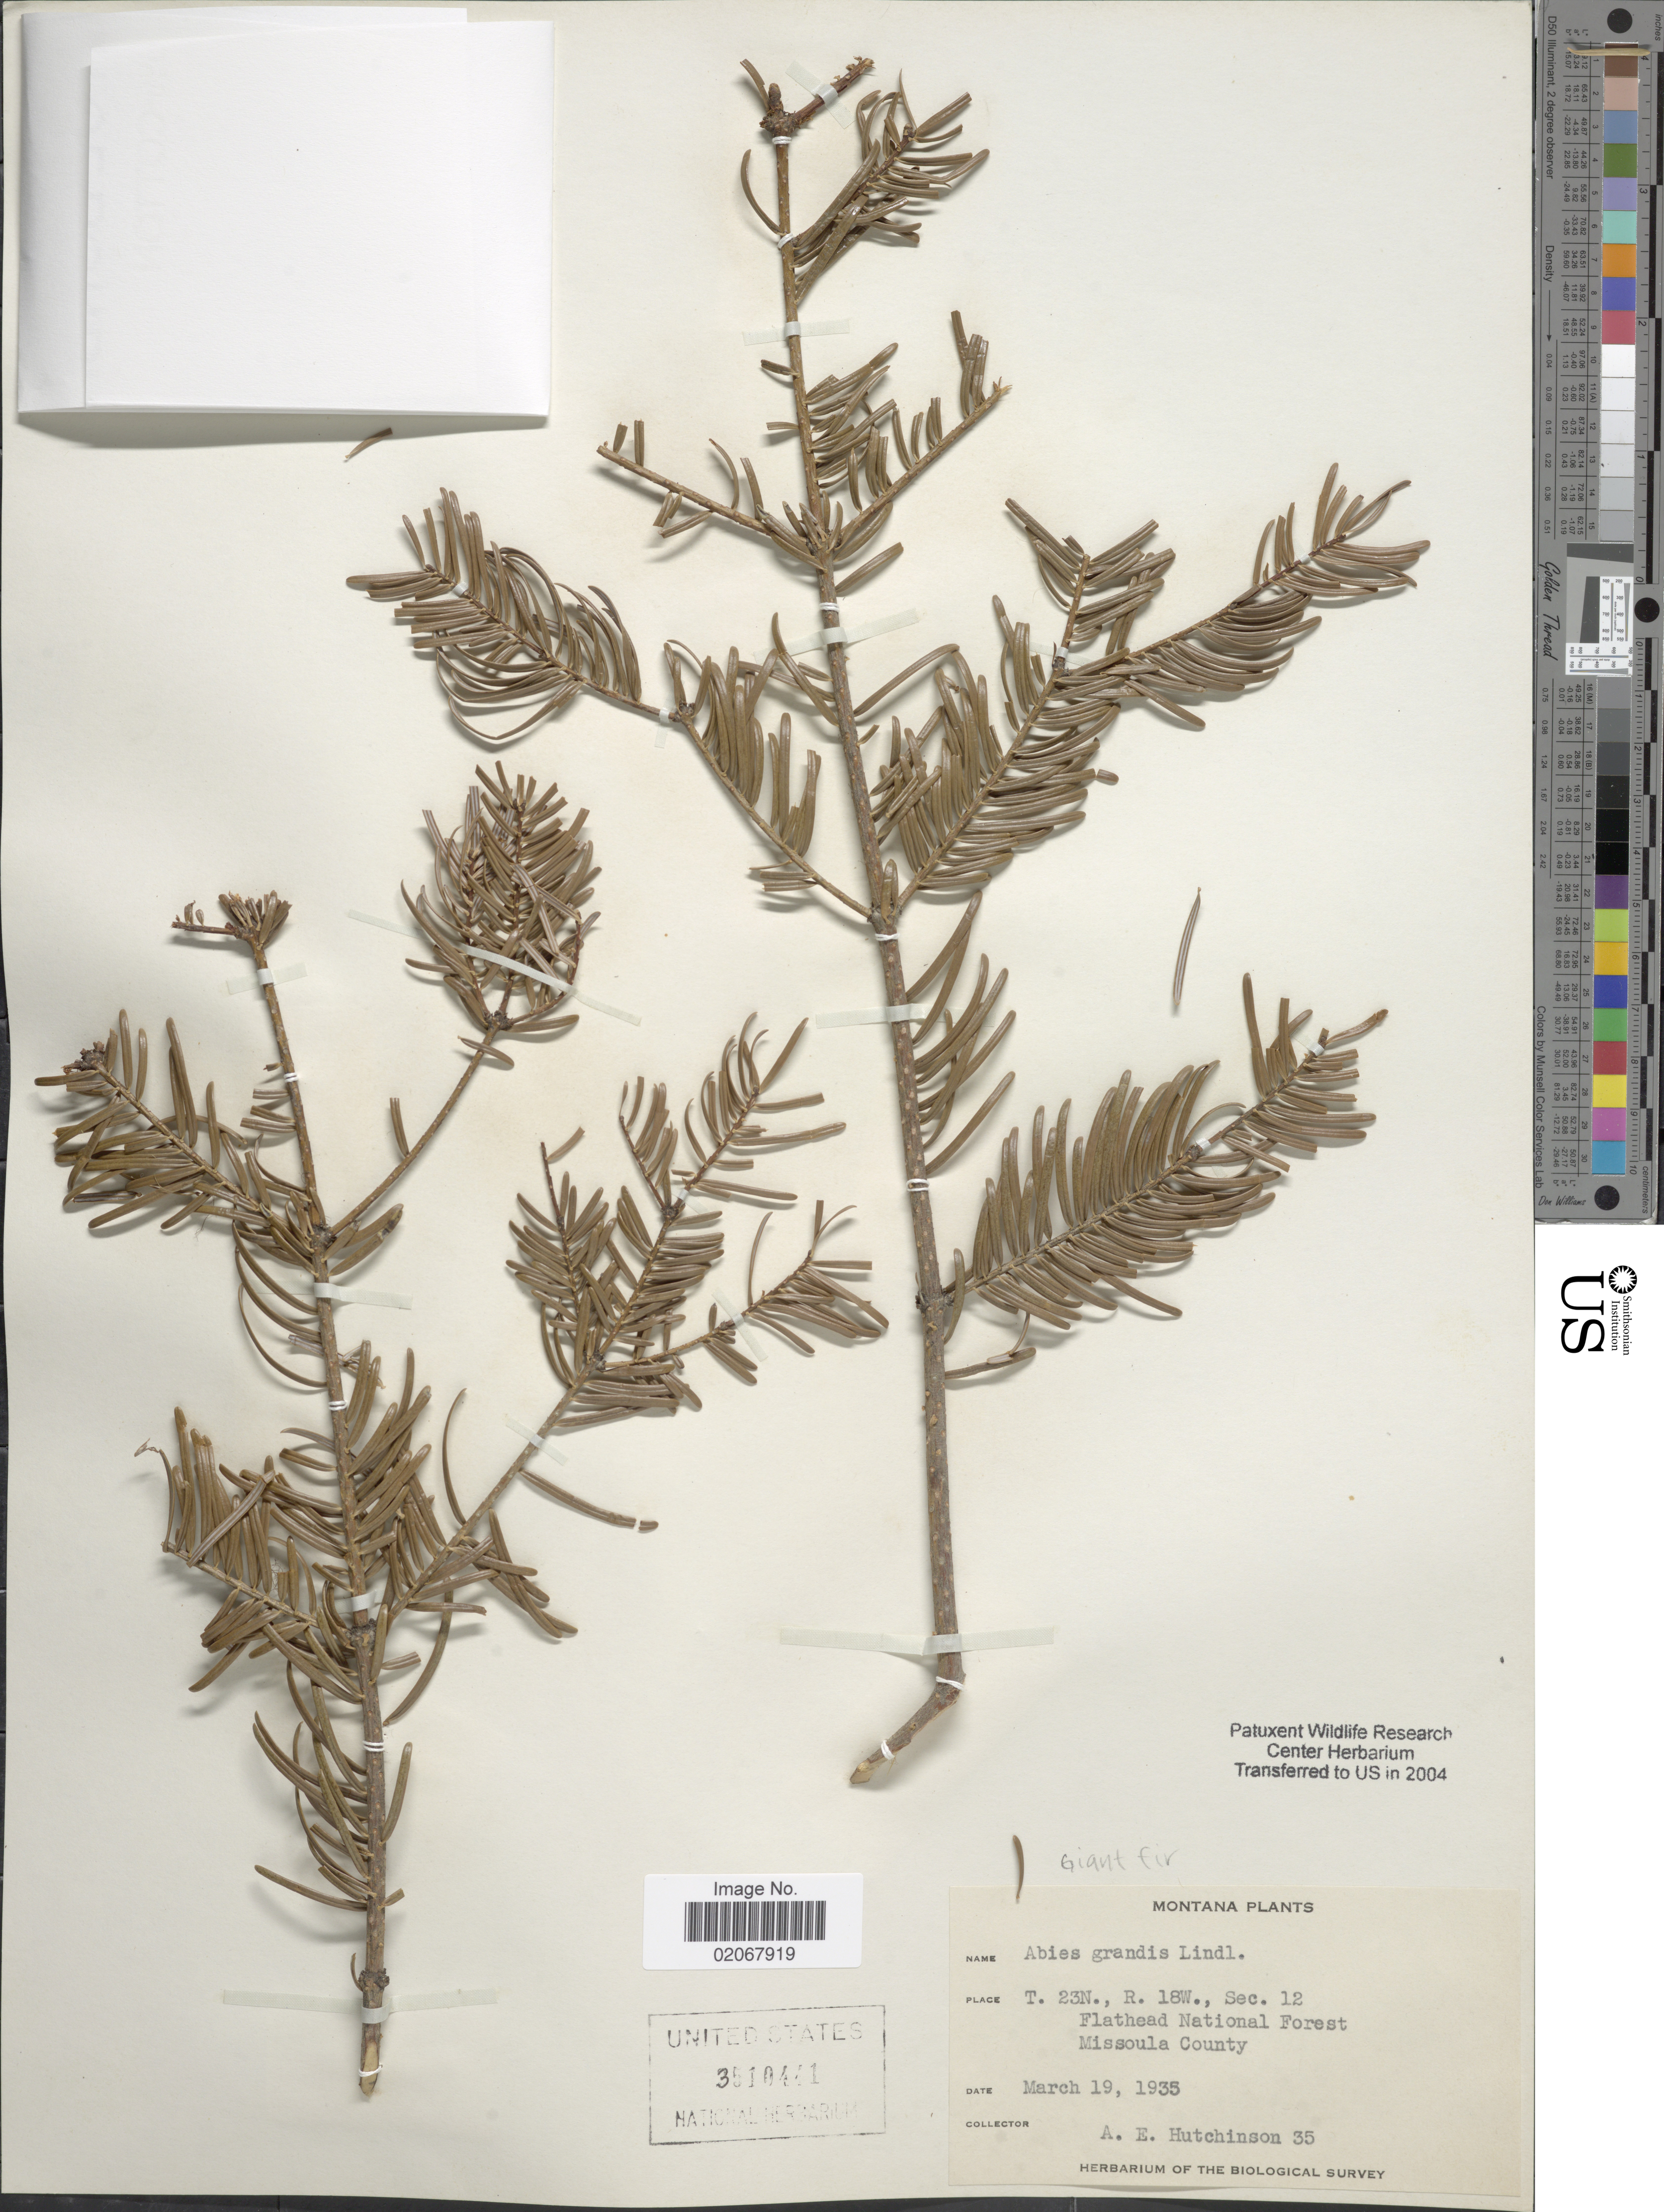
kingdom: Plantae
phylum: Tracheophyta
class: Pinopsida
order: Pinales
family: Pinaceae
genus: Abies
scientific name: Abies balsamea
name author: (L.) Mill.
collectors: A. Hutchinson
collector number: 35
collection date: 1935-03-19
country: United States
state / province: Montana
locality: T. 23N., R. 18 W., Sec. 12 Flathead National Forest Missoula County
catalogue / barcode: US 3510441